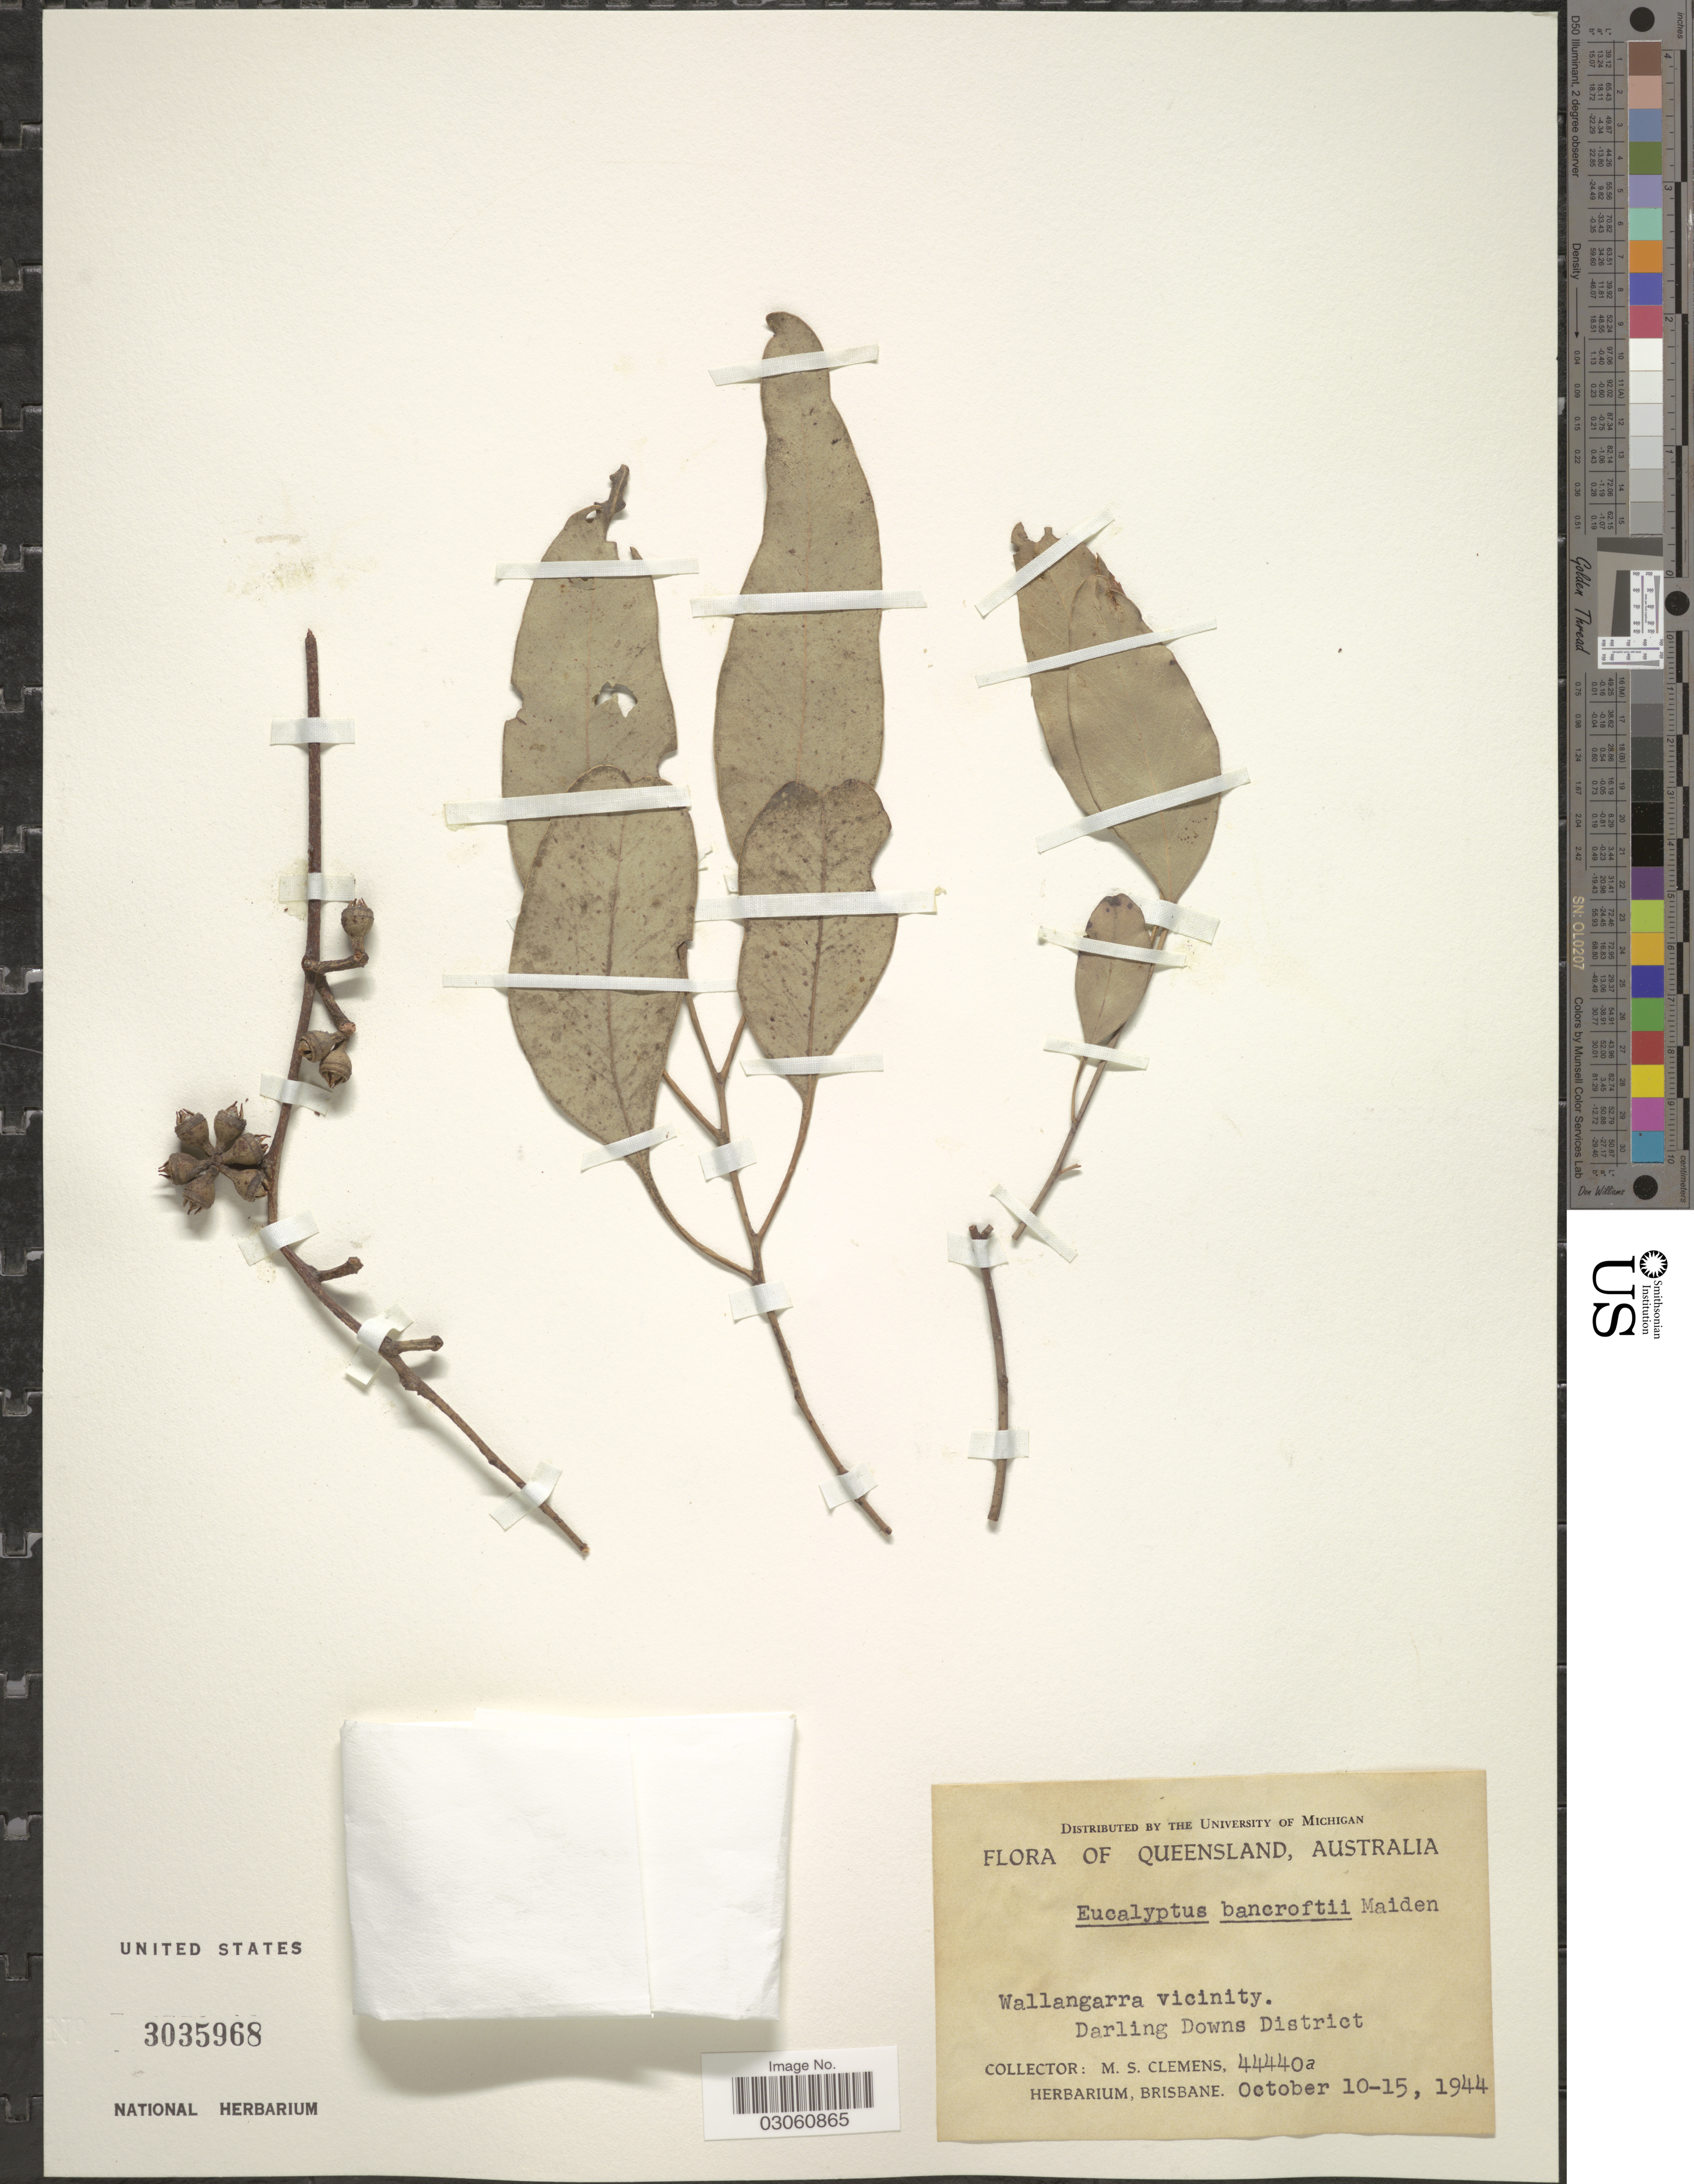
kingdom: Plantae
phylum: Tracheophyta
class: Magnoliopsida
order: Myrtales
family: Myrtaceae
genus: Eucalyptus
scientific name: Eucalyptus bancroftii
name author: (Maiden) Maiden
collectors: M. S. Clemens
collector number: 44440a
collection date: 1944-10-10/1944-10-15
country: Australia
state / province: Queensland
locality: Queensland, Wallangarra vicinity, Darling Downs District.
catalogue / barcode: US 3035968